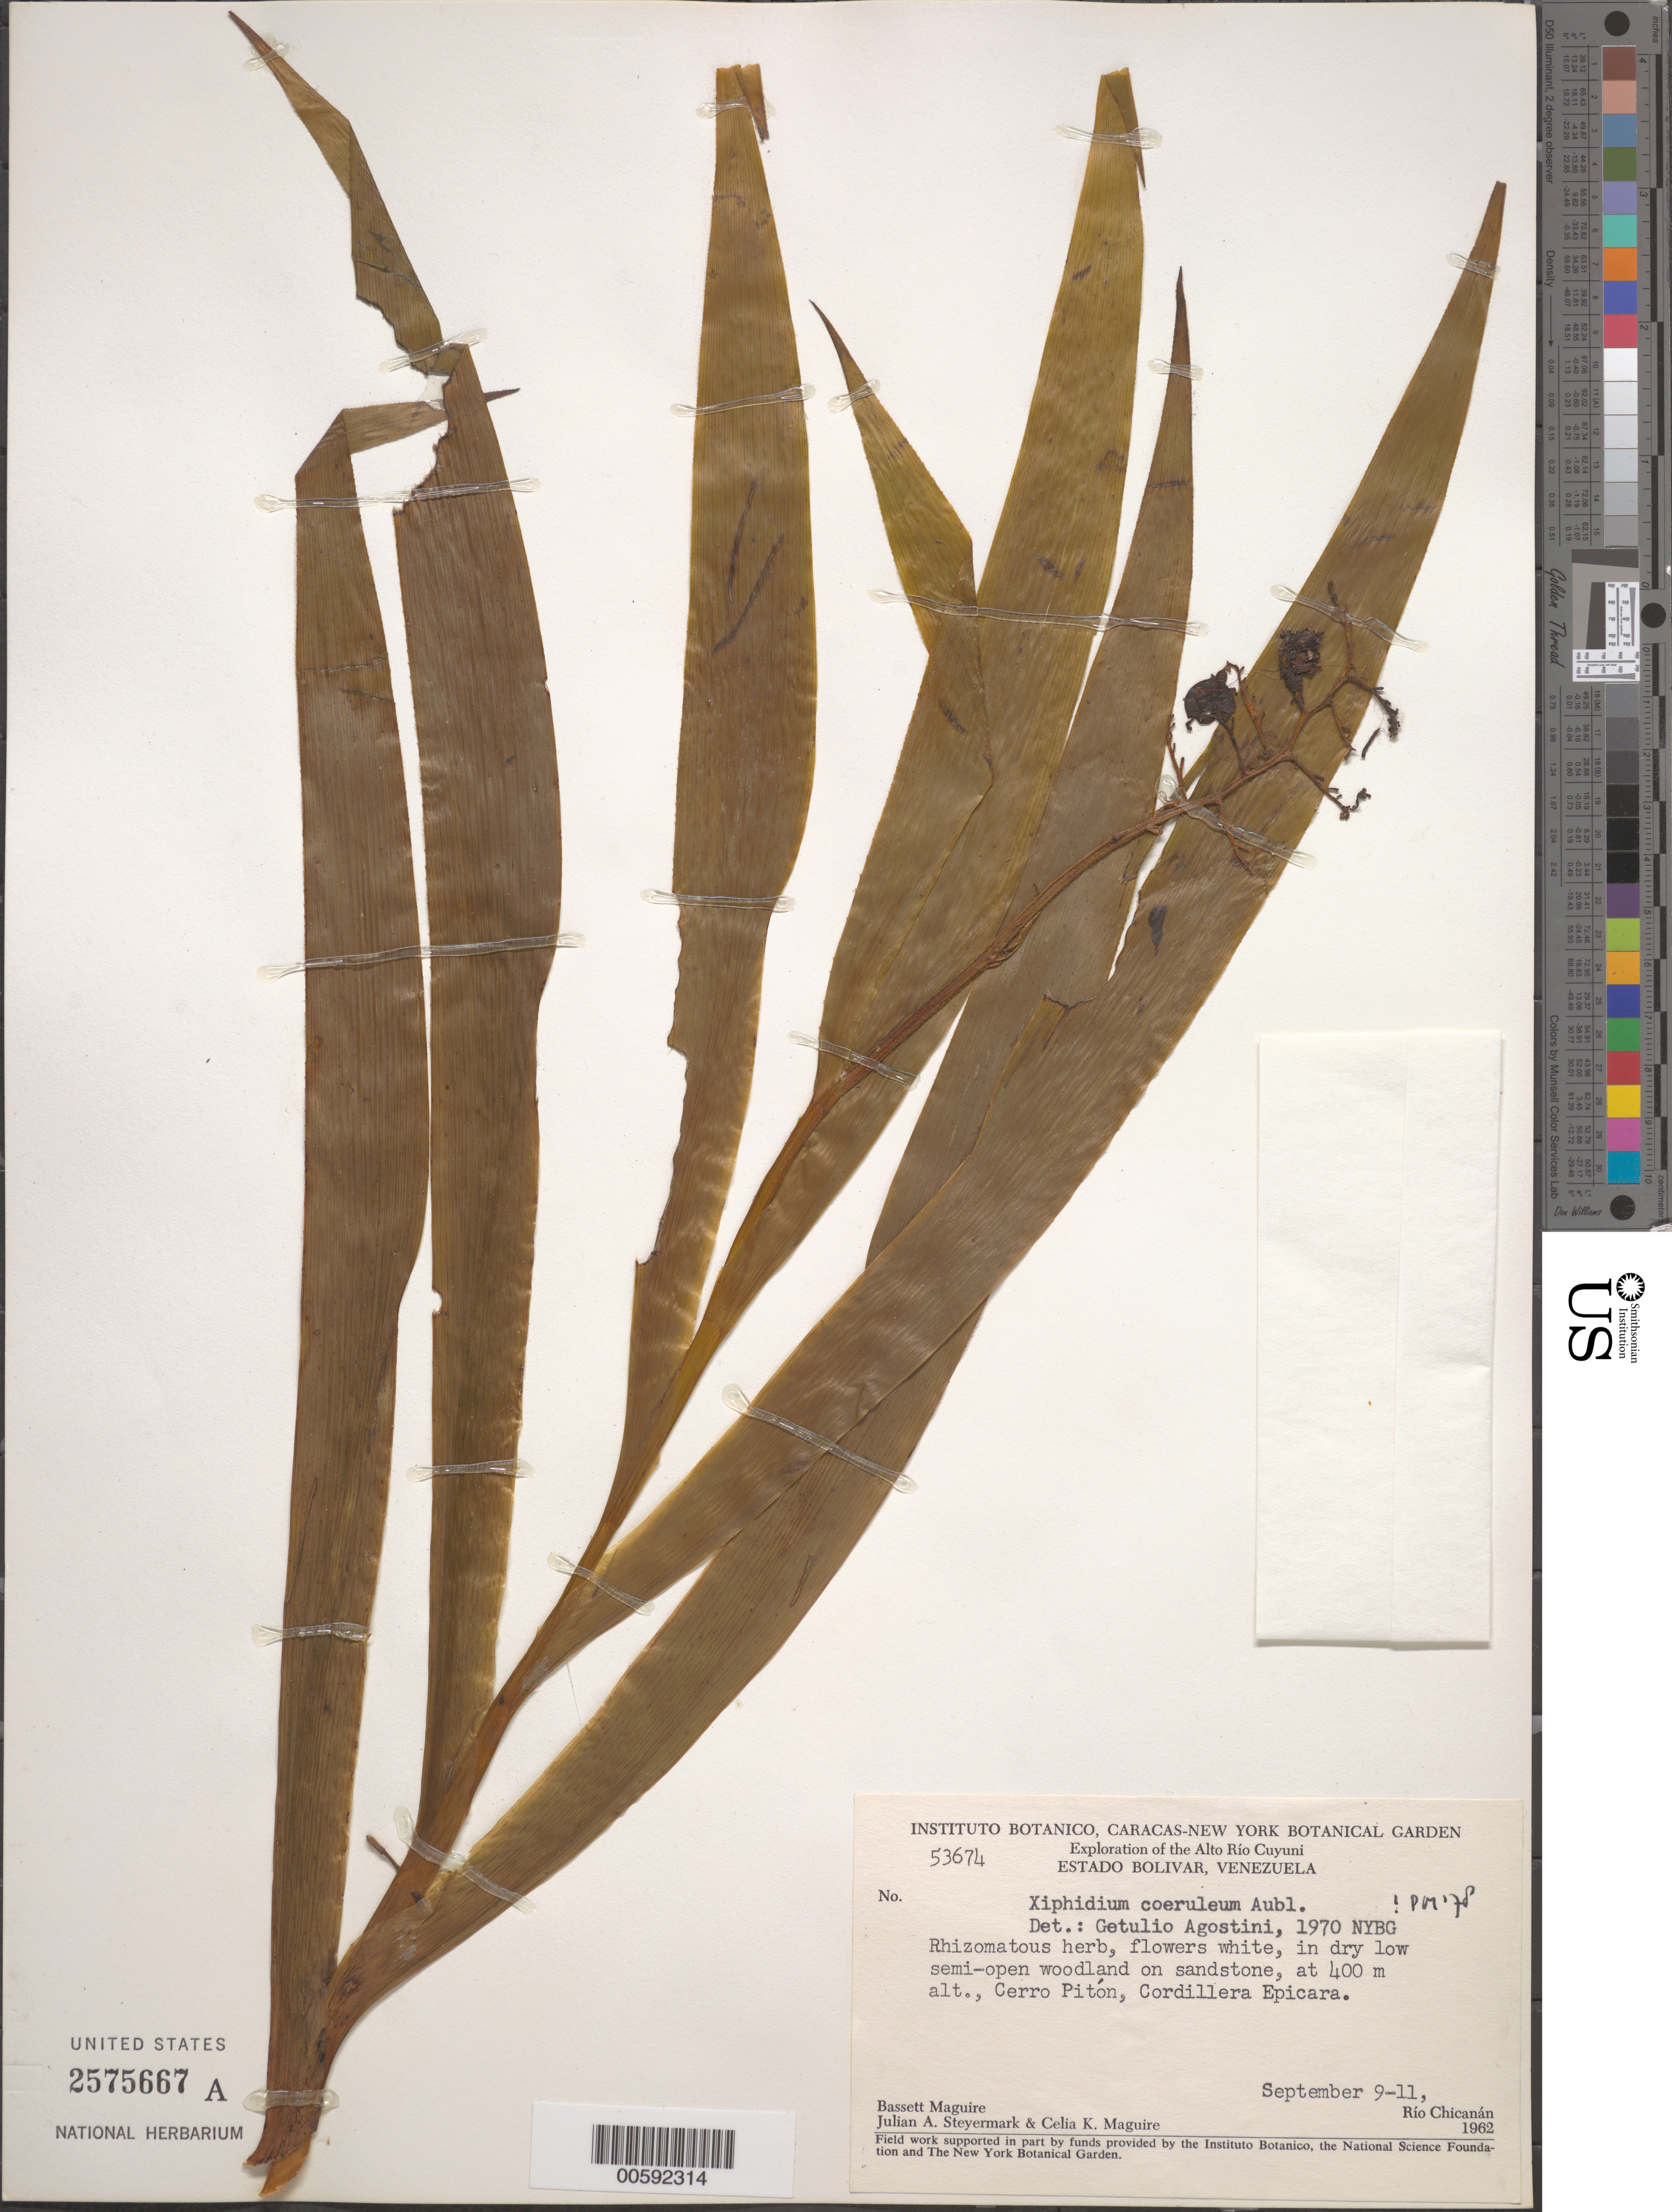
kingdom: Plantae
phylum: Tracheophyta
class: Liliopsida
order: Commelinales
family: Haemodoraceae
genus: Xiphidium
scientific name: Xiphidium caeruleum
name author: Aubl.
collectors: B. Maguire, J. Steyermark & C. K. Maguire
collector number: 53674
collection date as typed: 09 Sep 1962 to 11 Sep 1962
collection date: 1962-09-09/1962-09-11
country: Venezuela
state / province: Bolívar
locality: Rio Chicanan, Cerro Piton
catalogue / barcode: US 2575667A